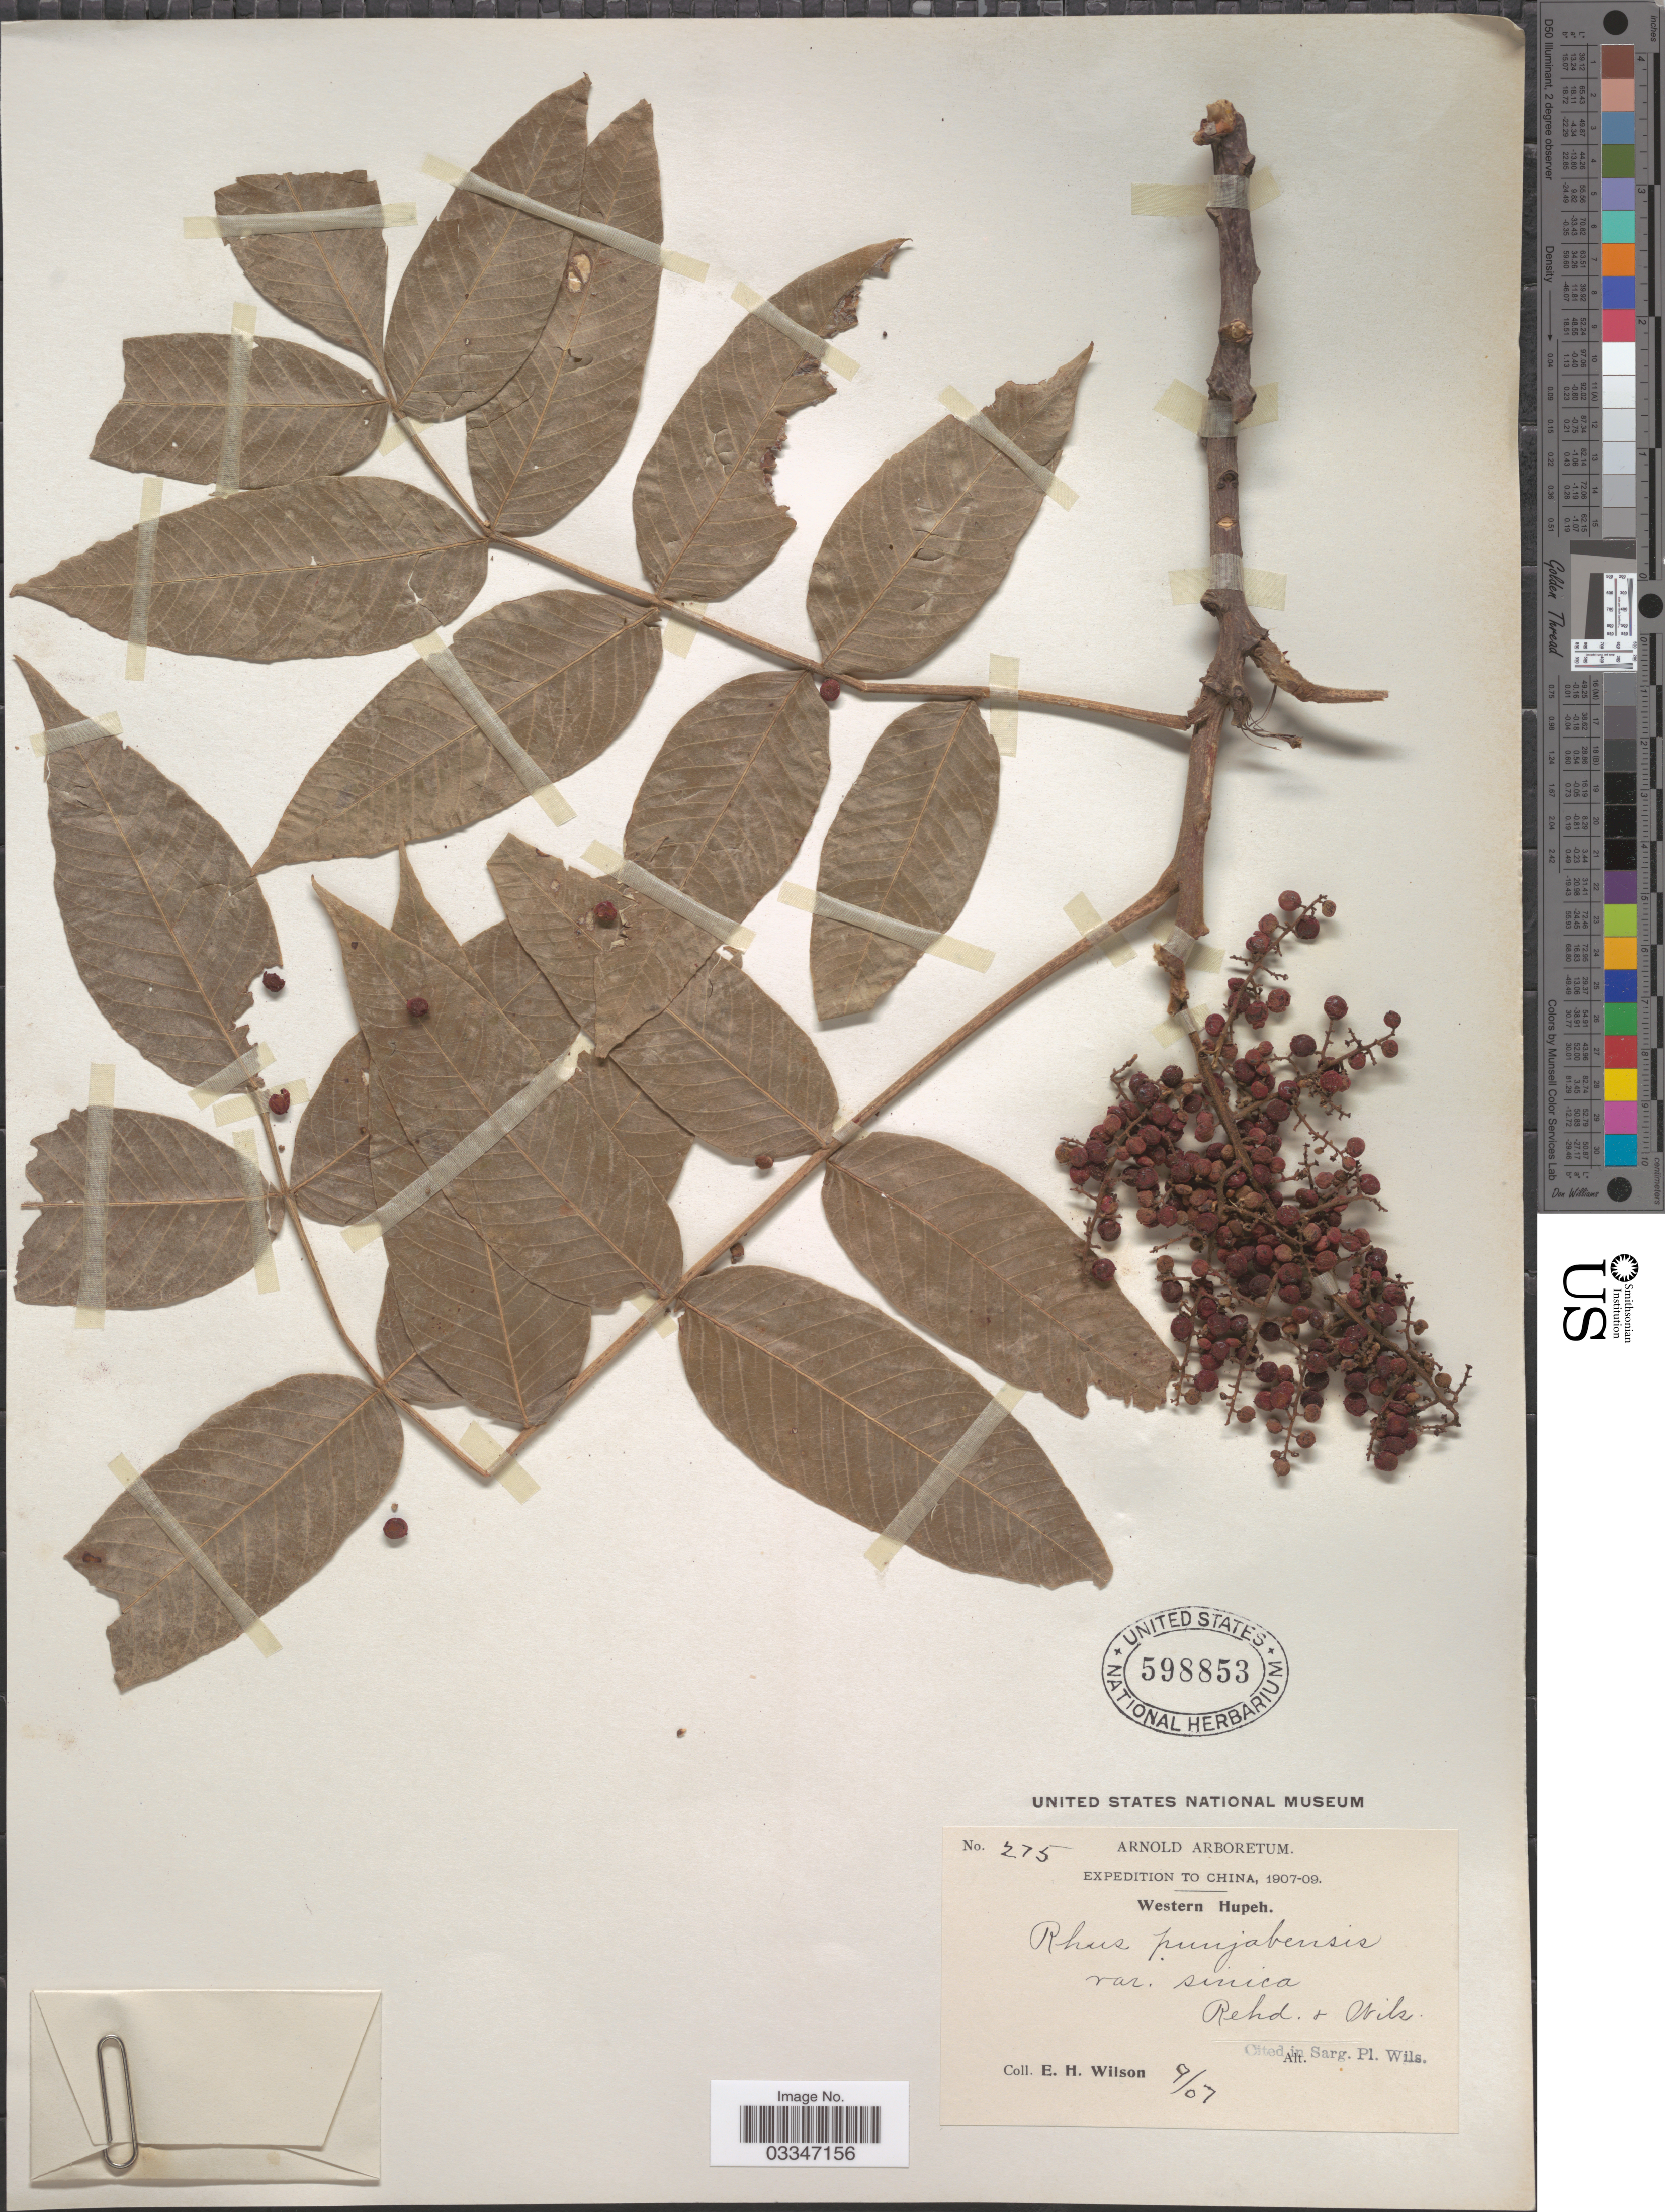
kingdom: Plantae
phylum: Tracheophyta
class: Magnoliopsida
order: Sapindales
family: Anacardiaceae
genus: Rhus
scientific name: Rhus punjabensis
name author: J. L. Stewart ex Brandis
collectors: E. Wilson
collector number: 275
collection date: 1907-09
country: China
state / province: Hubei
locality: Western Hupeh.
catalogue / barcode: US 598853